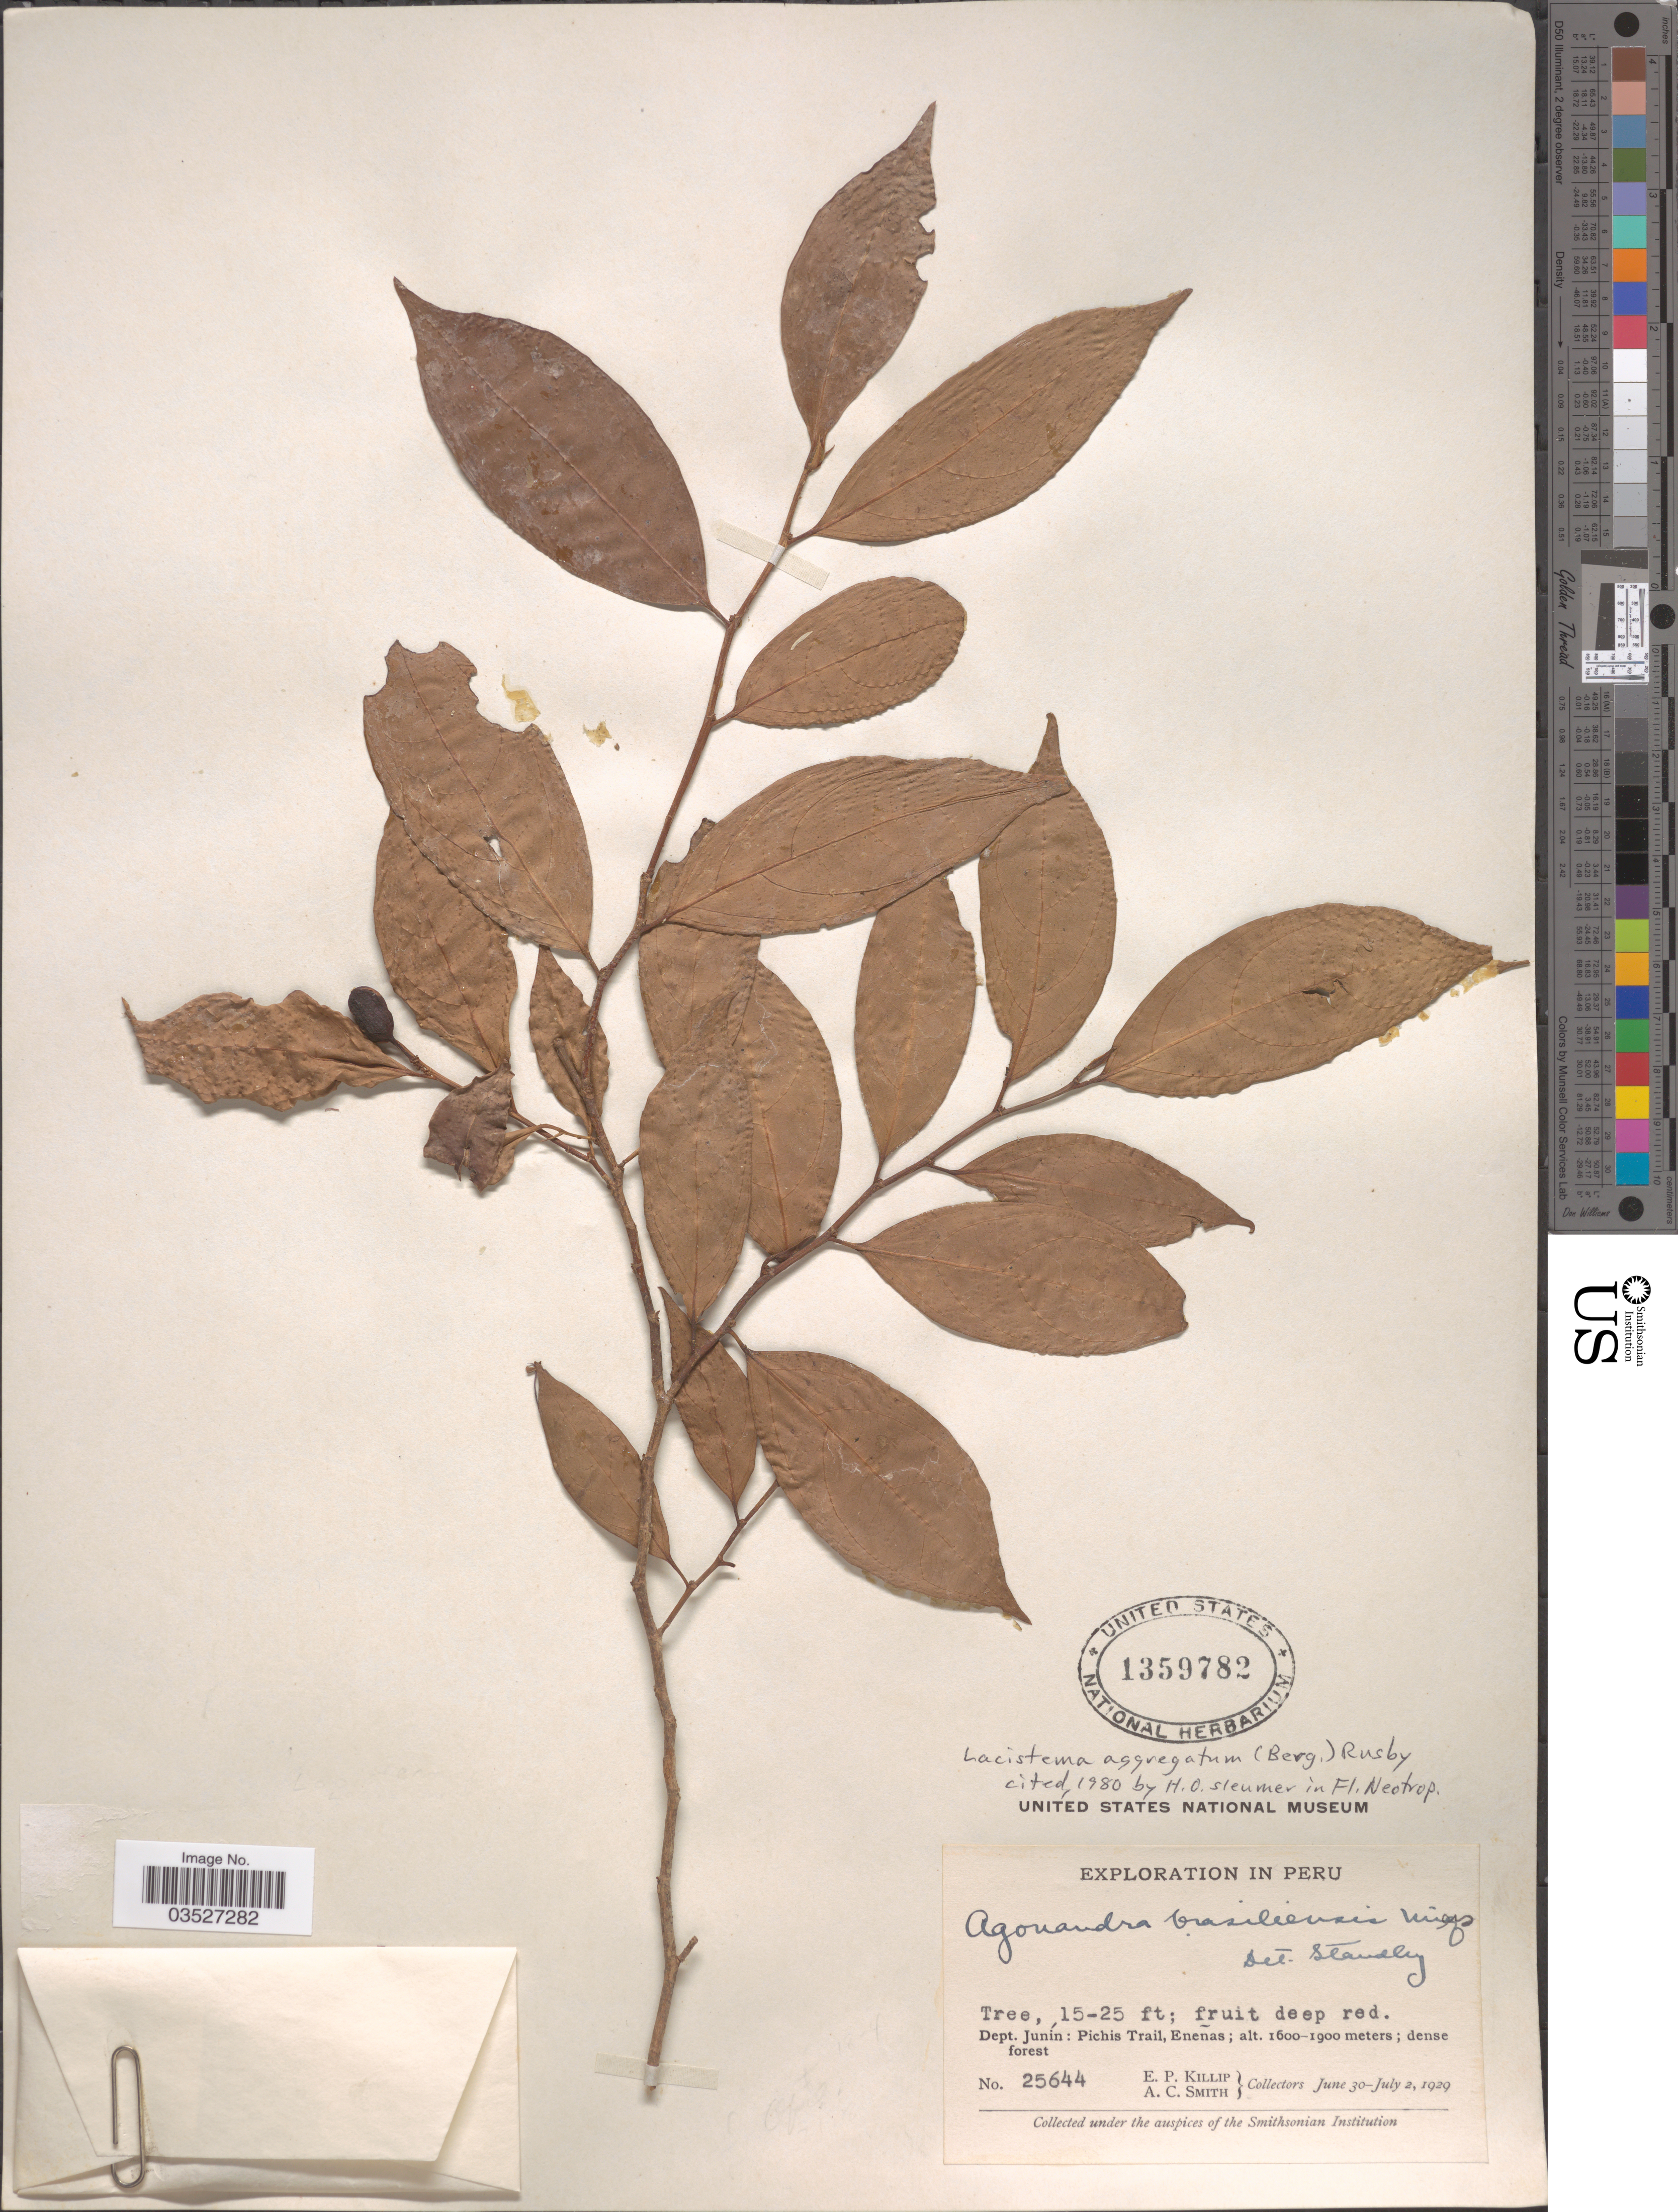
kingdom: Plantae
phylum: Tracheophyta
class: Magnoliopsida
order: Malpighiales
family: Lacistemataceae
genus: Lacistema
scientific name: Lacistema aggregatum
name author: (P.J. Bergius) Rusby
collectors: E. P. Killip & A. C. Smith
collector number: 25644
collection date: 1929-06-30/1929-07-02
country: Peru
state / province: Junín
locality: Dept. Junín: Pichis Trail, Eneñas.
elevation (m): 1600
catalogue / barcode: US 1359782